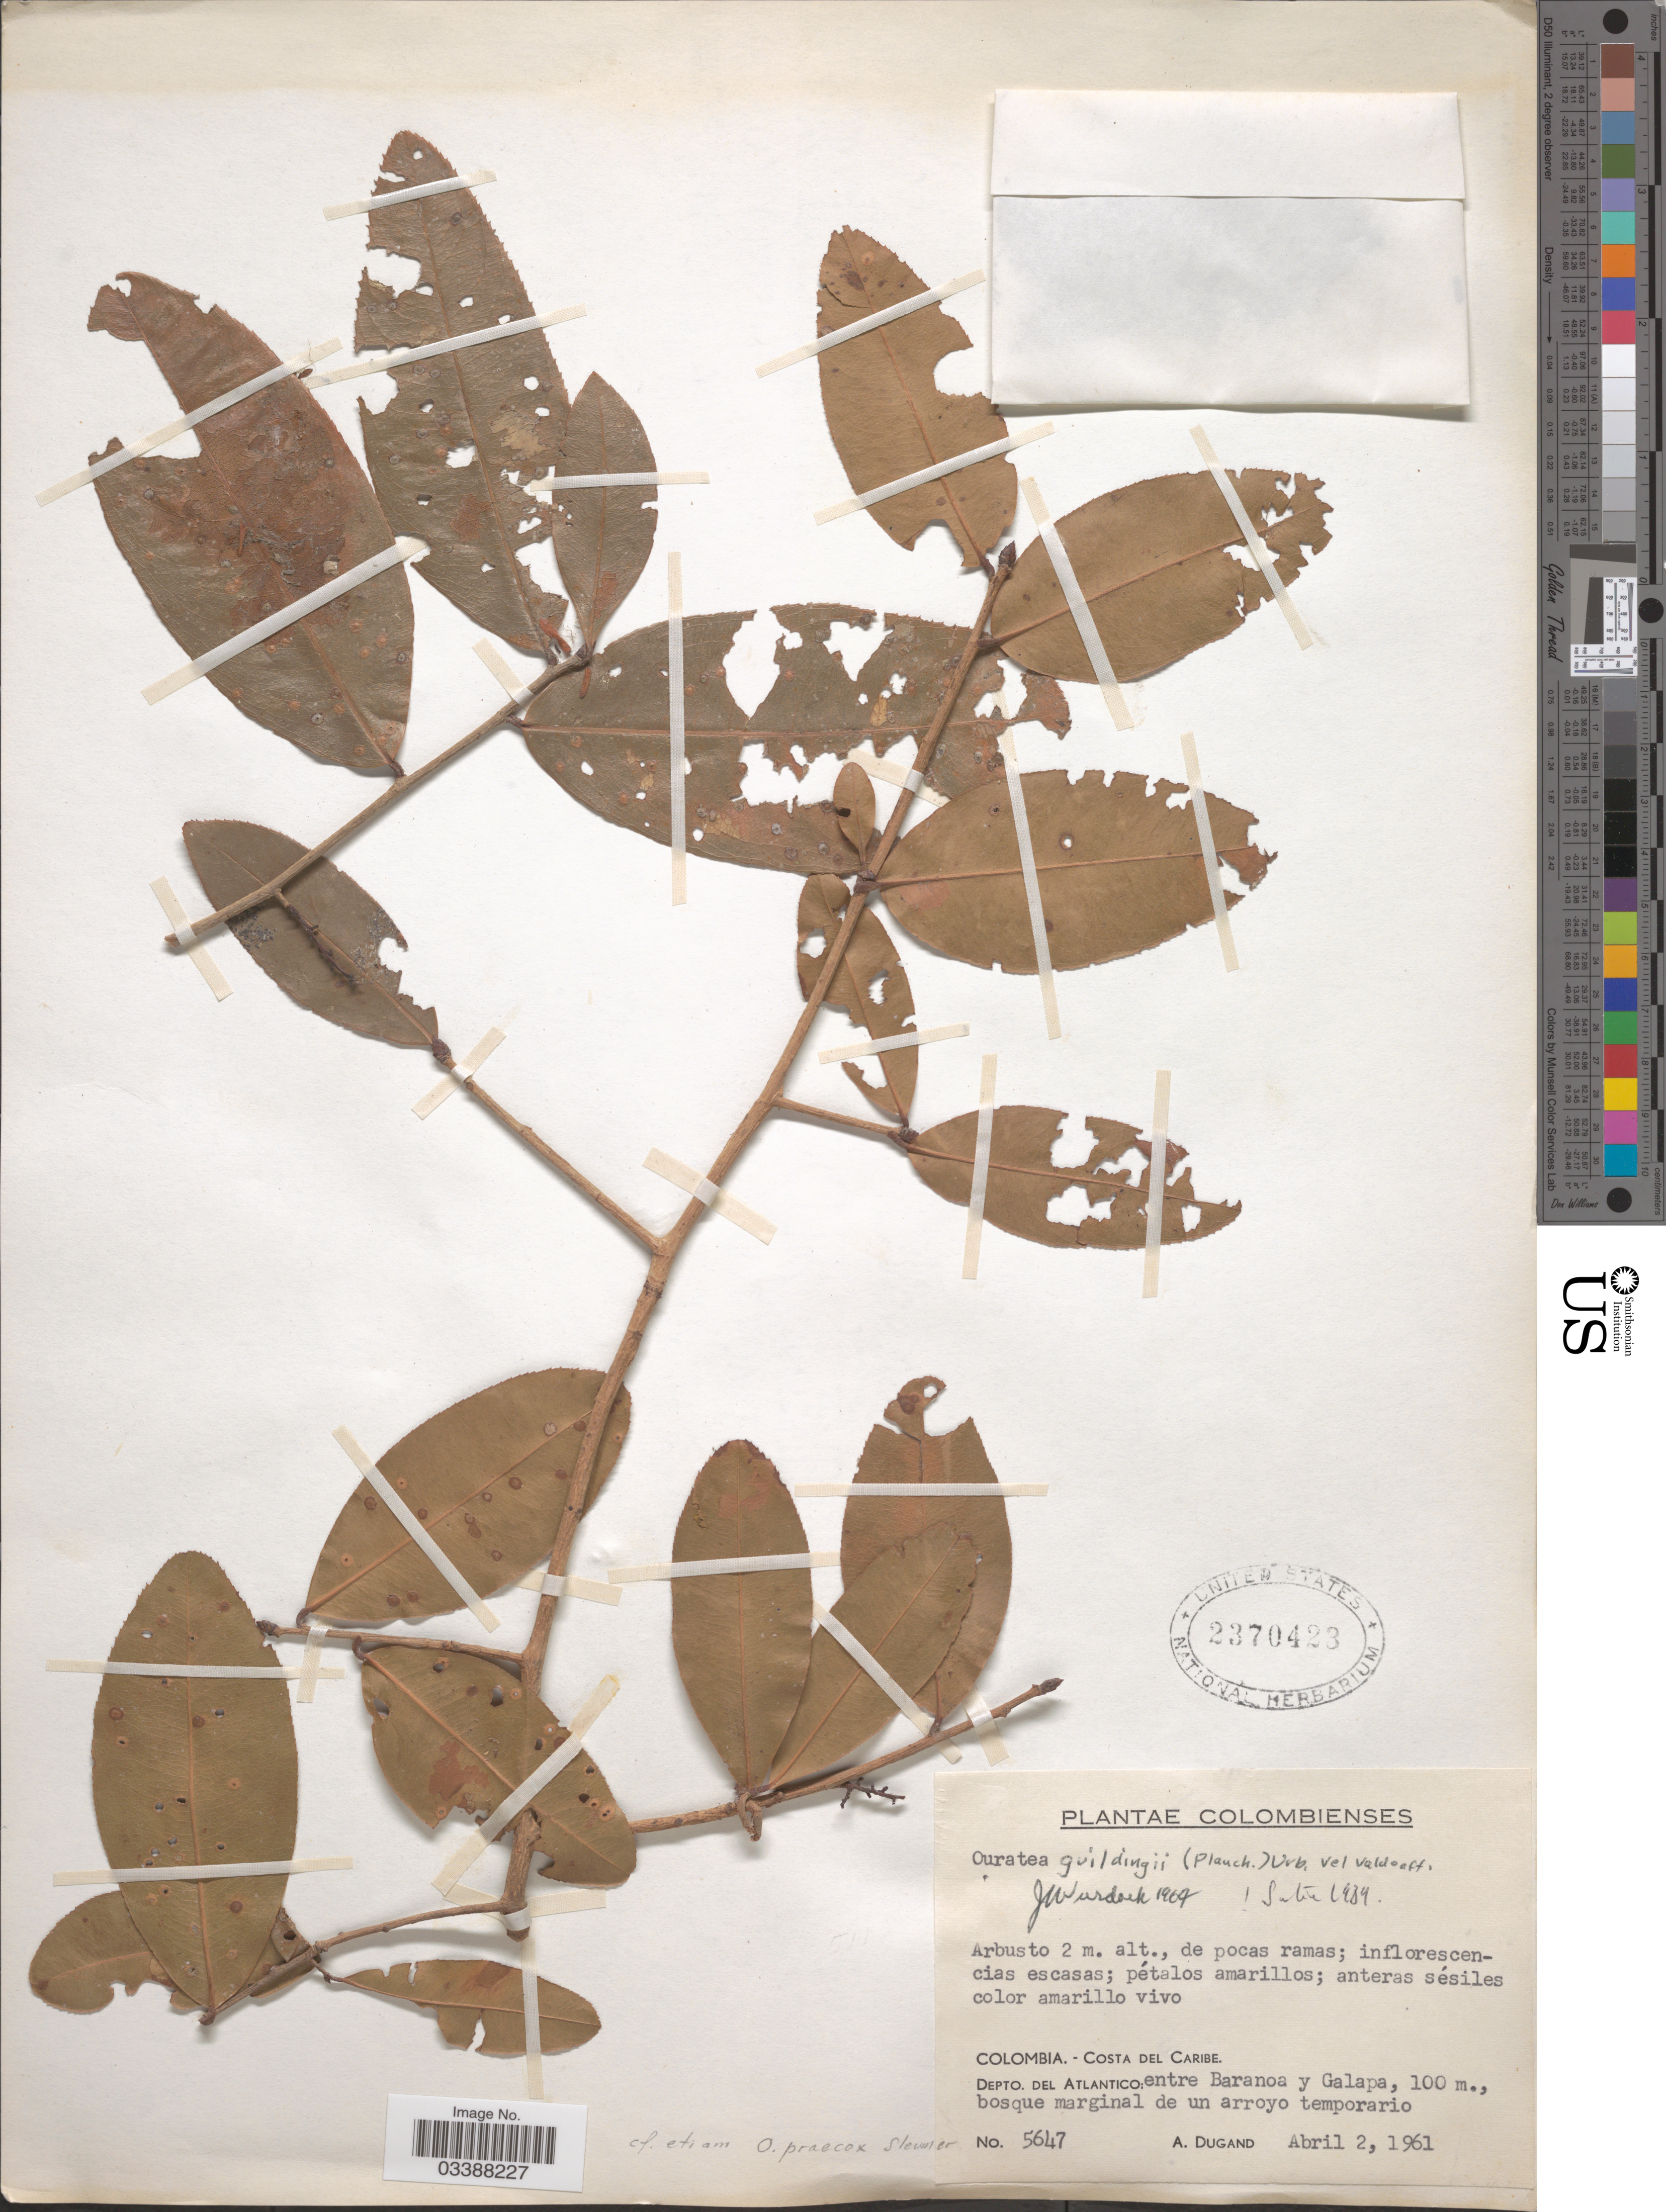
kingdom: Plantae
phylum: Tracheophyta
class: Magnoliopsida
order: Malpighiales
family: Ochnaceae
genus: Ouratea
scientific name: Ouratea guildingii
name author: (Planch.) Urb.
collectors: A. Dugand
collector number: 5647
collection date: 1961-04-02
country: Colombia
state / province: Atlántico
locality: Costa del Caribe. Depto. del Atlantico: entre Baranoa y Galapa.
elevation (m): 100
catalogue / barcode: US 2370423